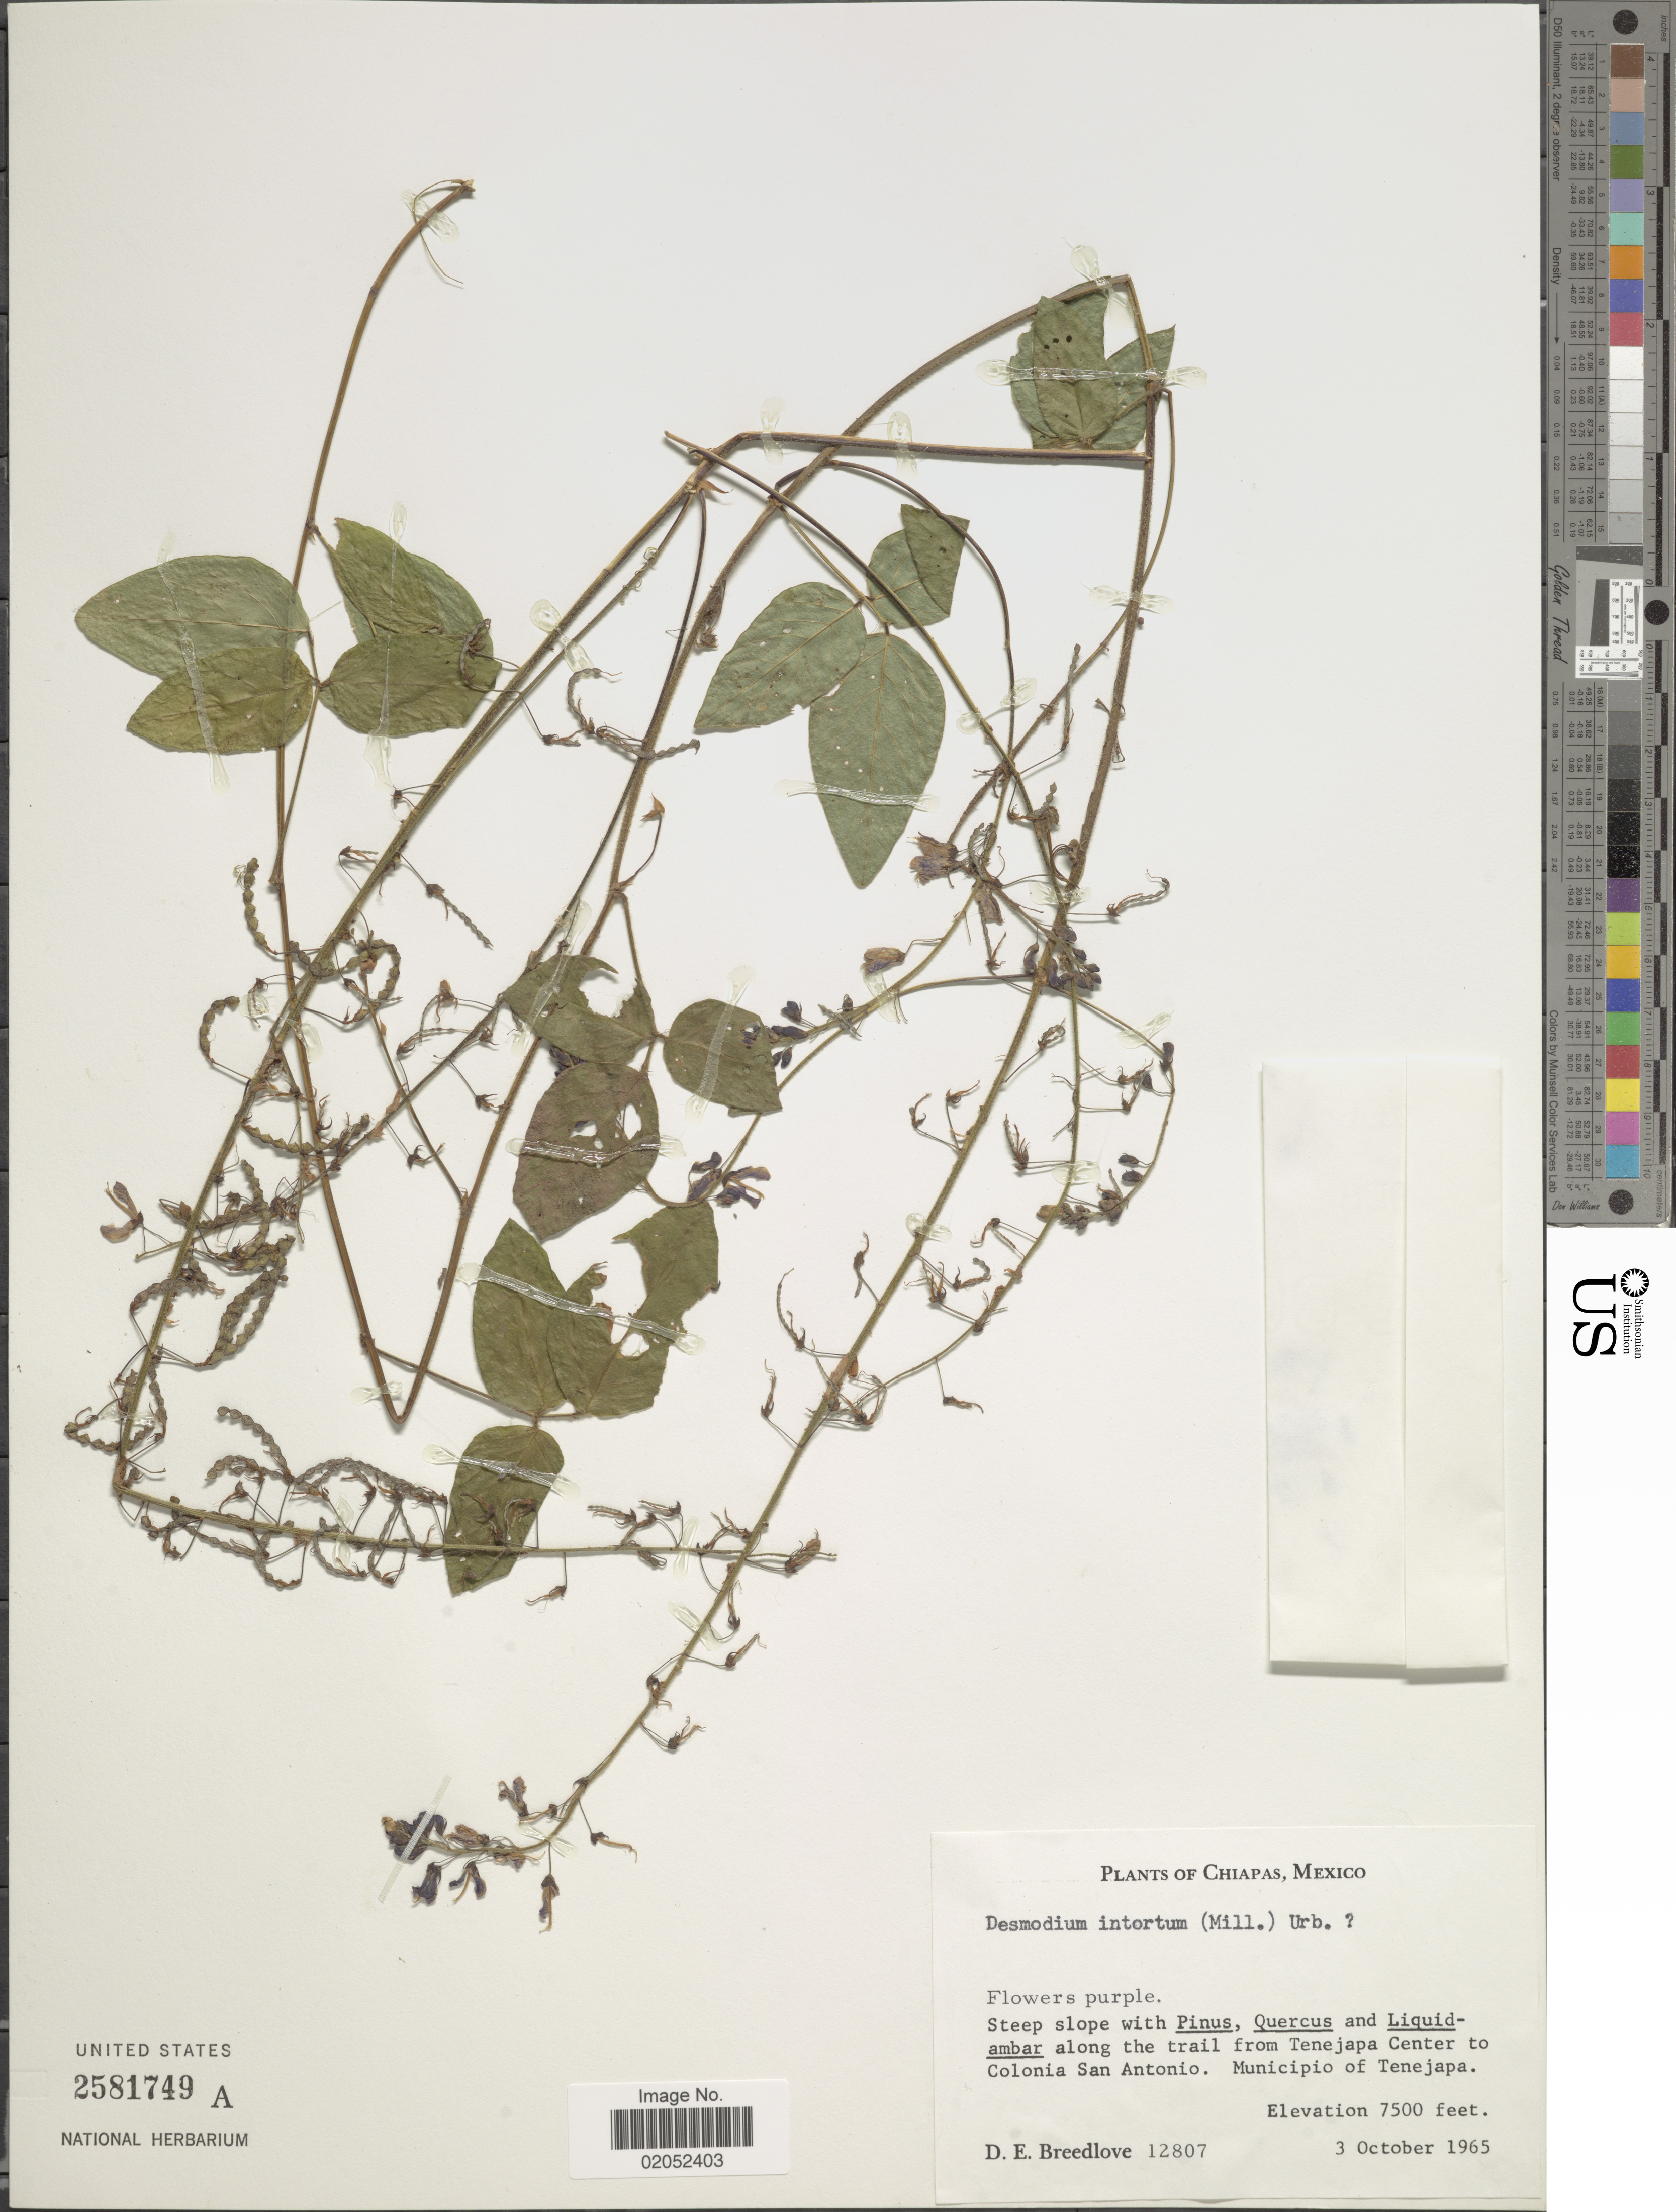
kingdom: Plantae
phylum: Tracheophyta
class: Magnoliopsida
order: Fabales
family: Fabaceae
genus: Desmodium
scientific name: Desmodium intortum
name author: (Mill.) Urb.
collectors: D. E. Breedlove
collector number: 12807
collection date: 1965-10-03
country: Mexico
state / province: Chiapas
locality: Chiapas, Mexico. Along the trail from Tenejapa Center to Colonia San Antonio, Municpio of Tenejapa,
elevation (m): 2286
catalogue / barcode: US 2581749A